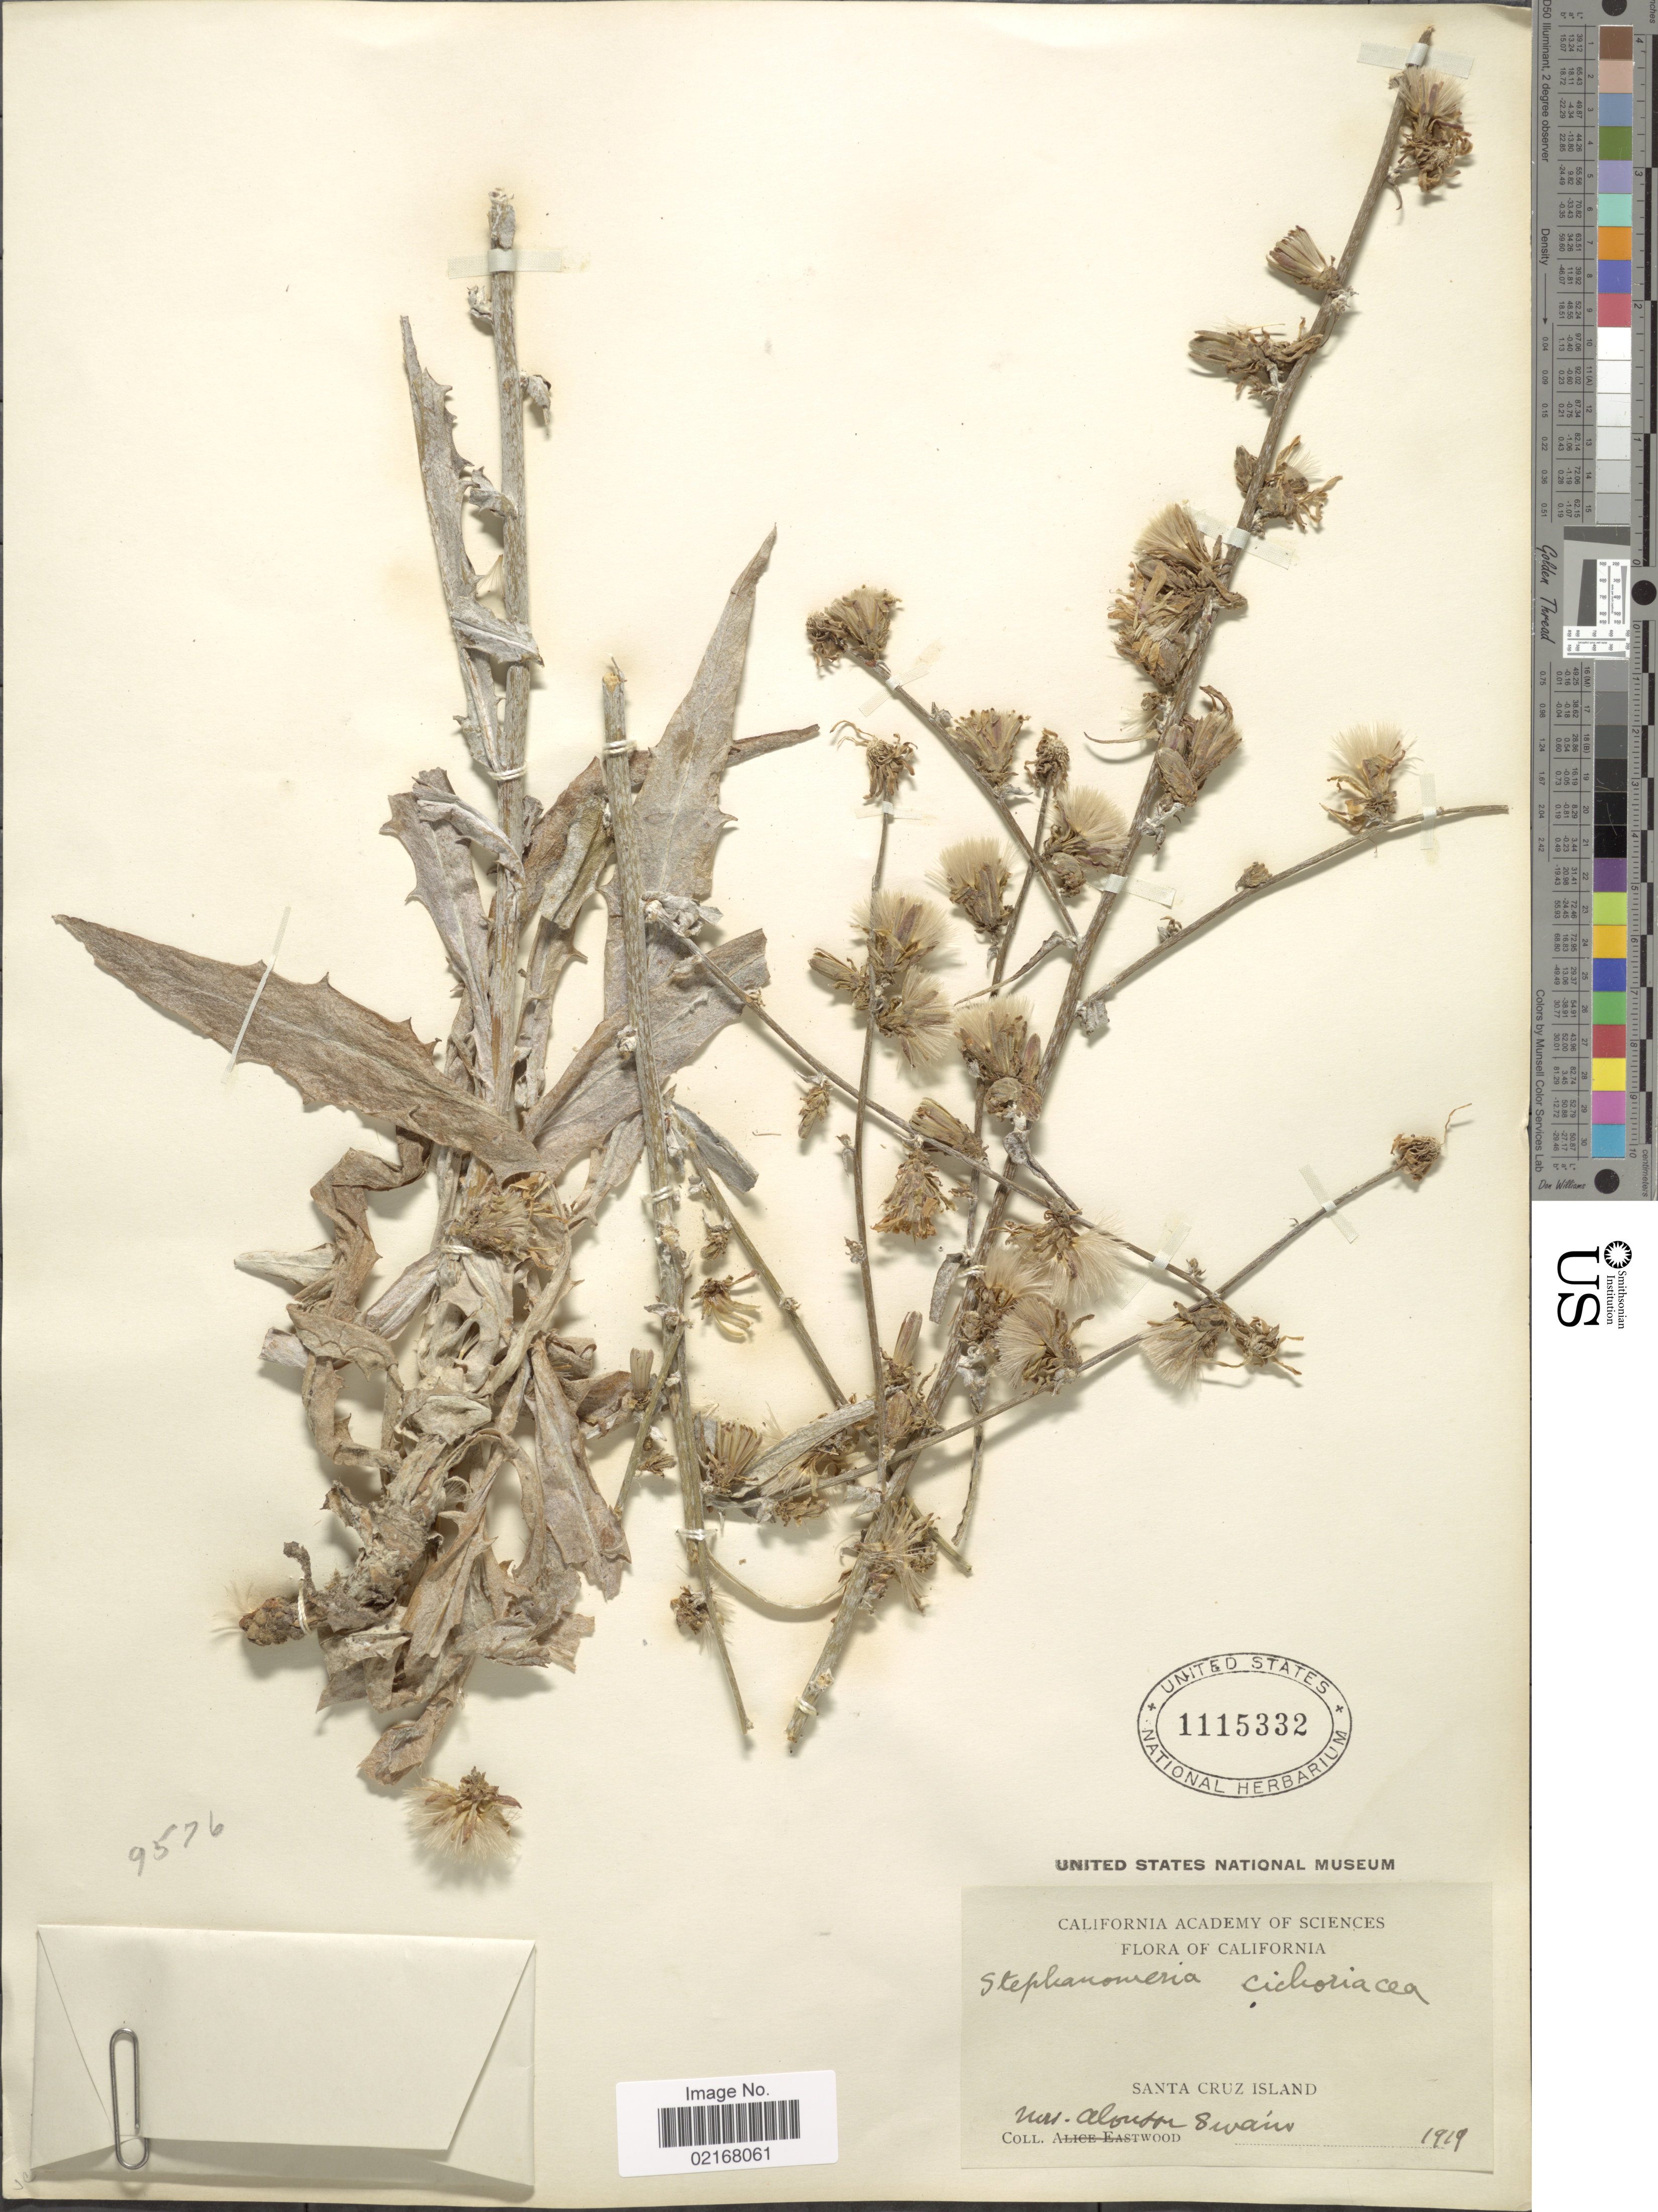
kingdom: Plantae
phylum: Tracheophyta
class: Magnoliopsida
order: Asterales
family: Asteraceae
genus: Stephanomeria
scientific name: Stephanomeria cichoriacea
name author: A. Gray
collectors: A. Swain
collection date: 1919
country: United States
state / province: California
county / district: Santa Barbara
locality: Santa Cruz Island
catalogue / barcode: US 1115332